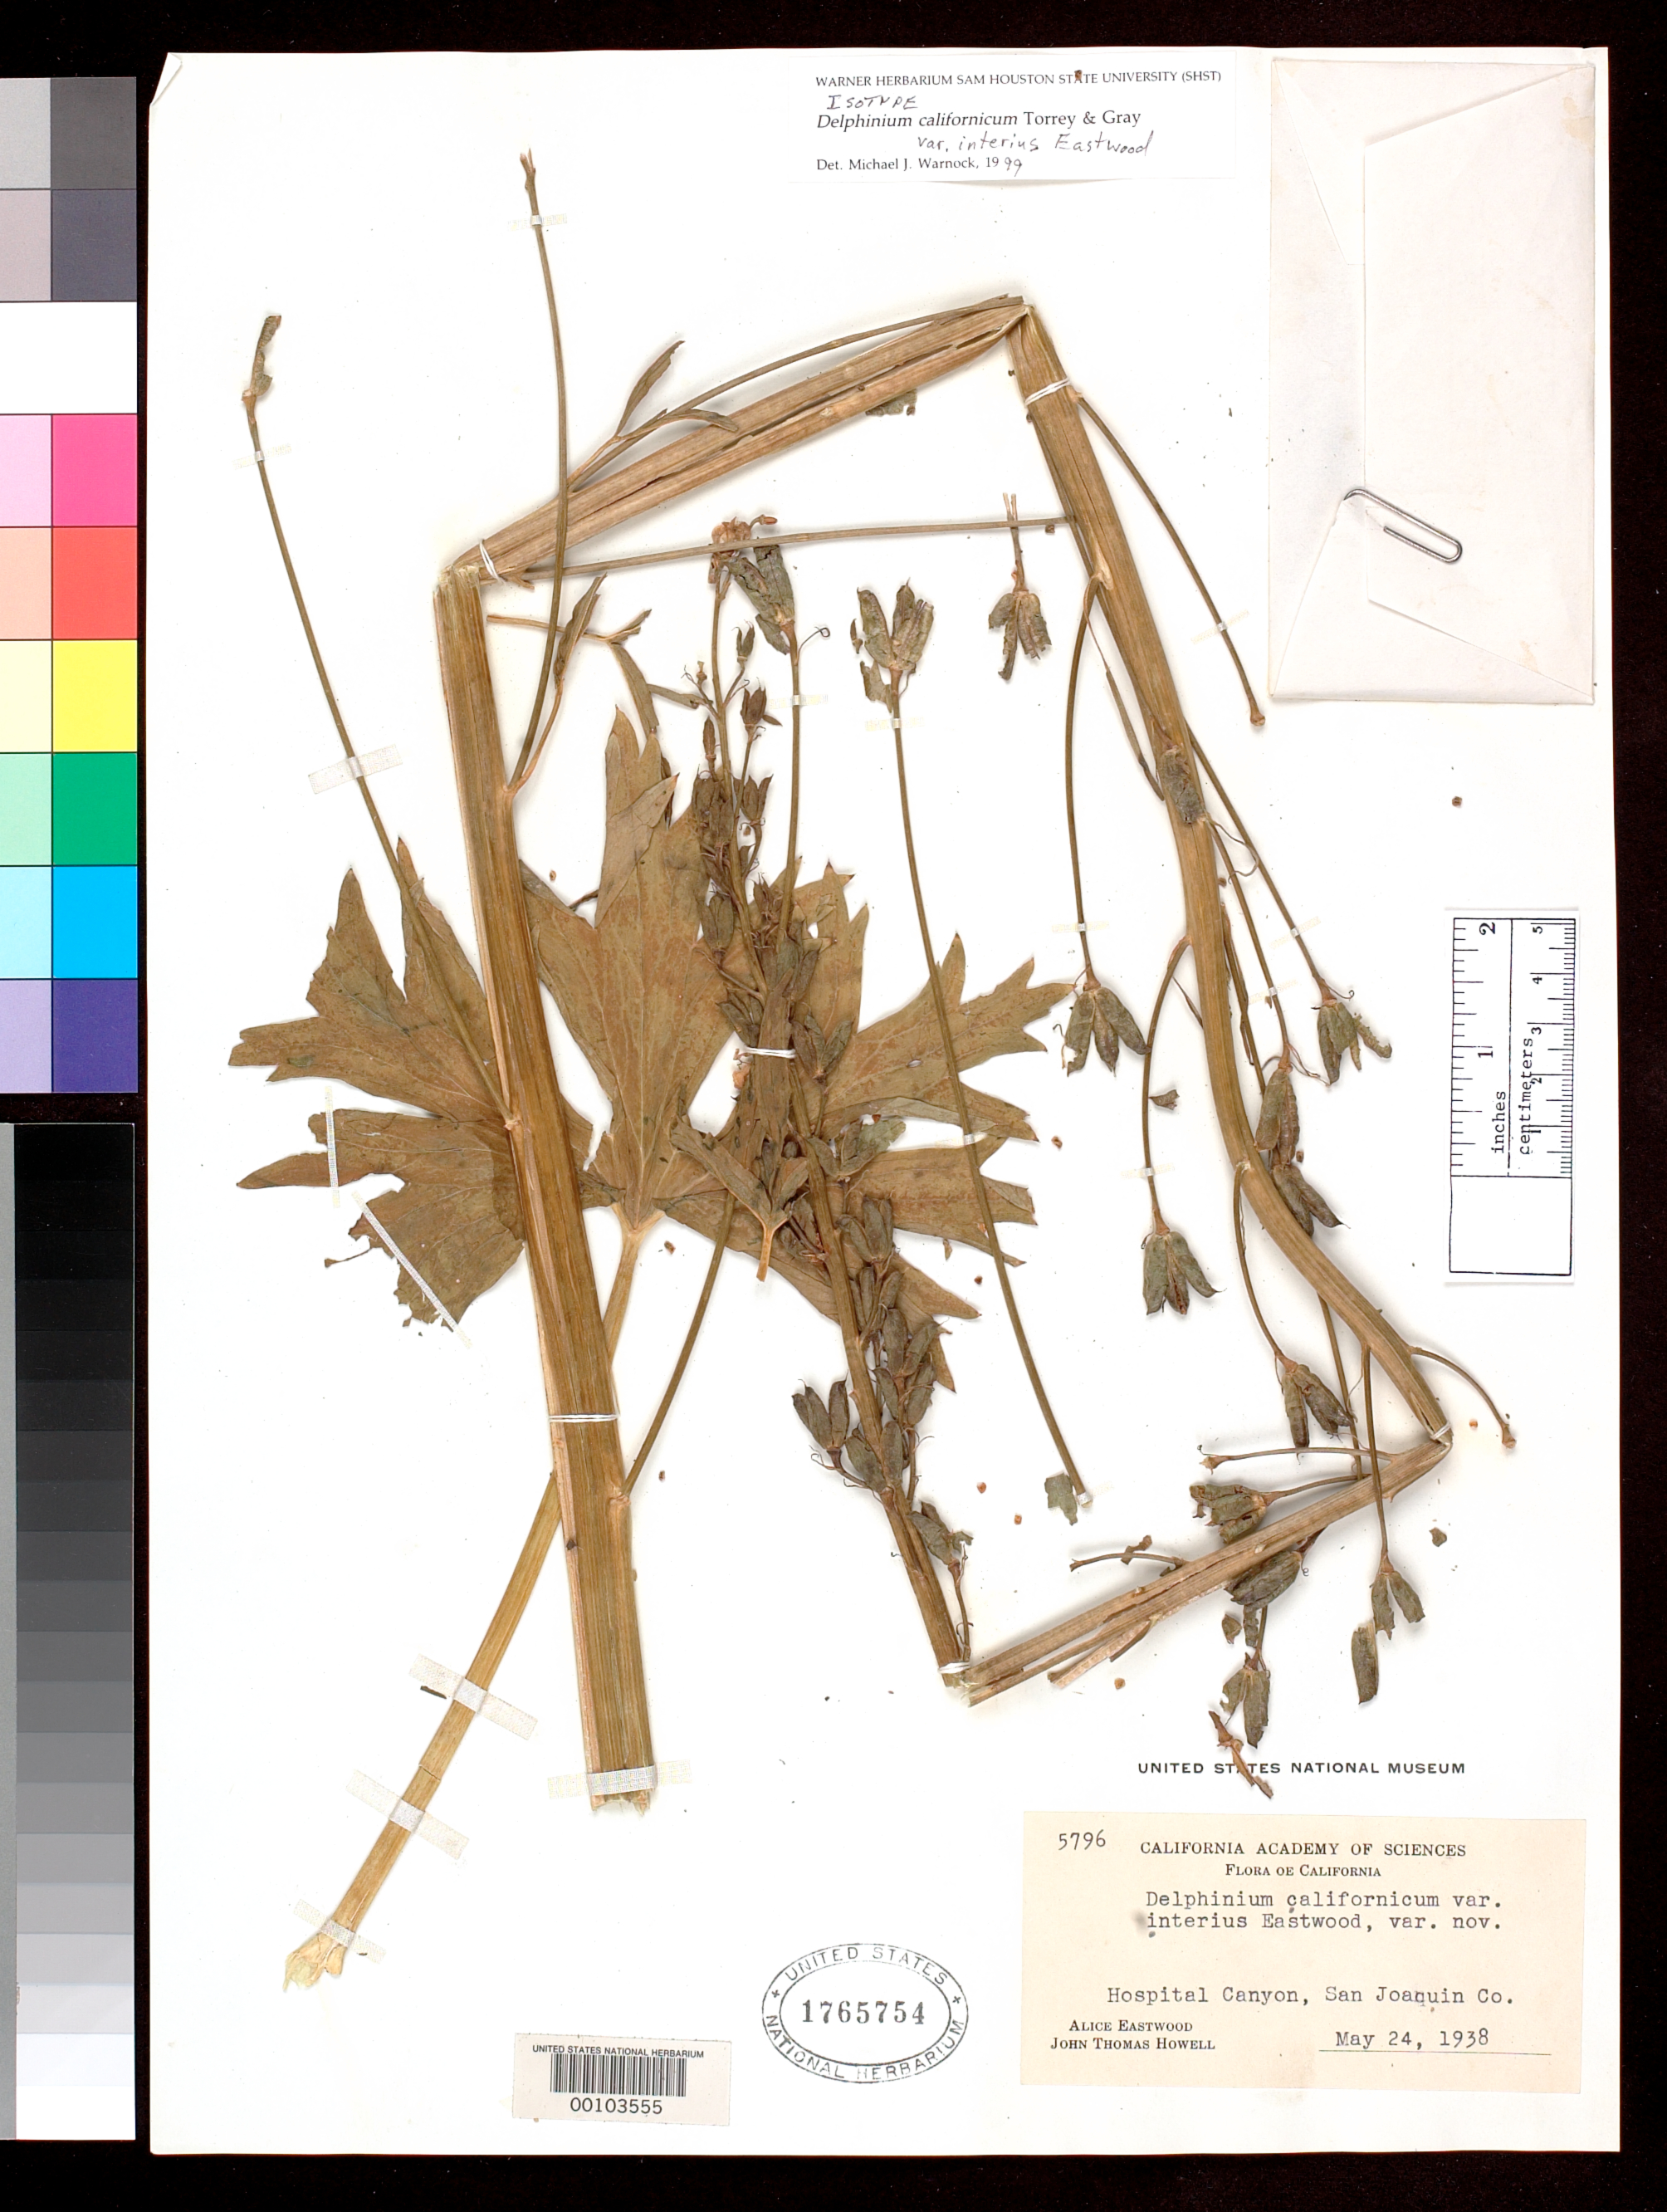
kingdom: Plantae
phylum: Tracheophyta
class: Magnoliopsida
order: Ranunculales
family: Ranunculaceae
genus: Delphinium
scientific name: Delphinium californicum var. interius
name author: Eastw.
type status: Isotype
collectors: A. Eastwood & J. T. Howell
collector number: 5796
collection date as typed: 24 May 1938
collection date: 1938-05-24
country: United States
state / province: California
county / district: San Joaquin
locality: Hospital Canyon.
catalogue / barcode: US 1765754